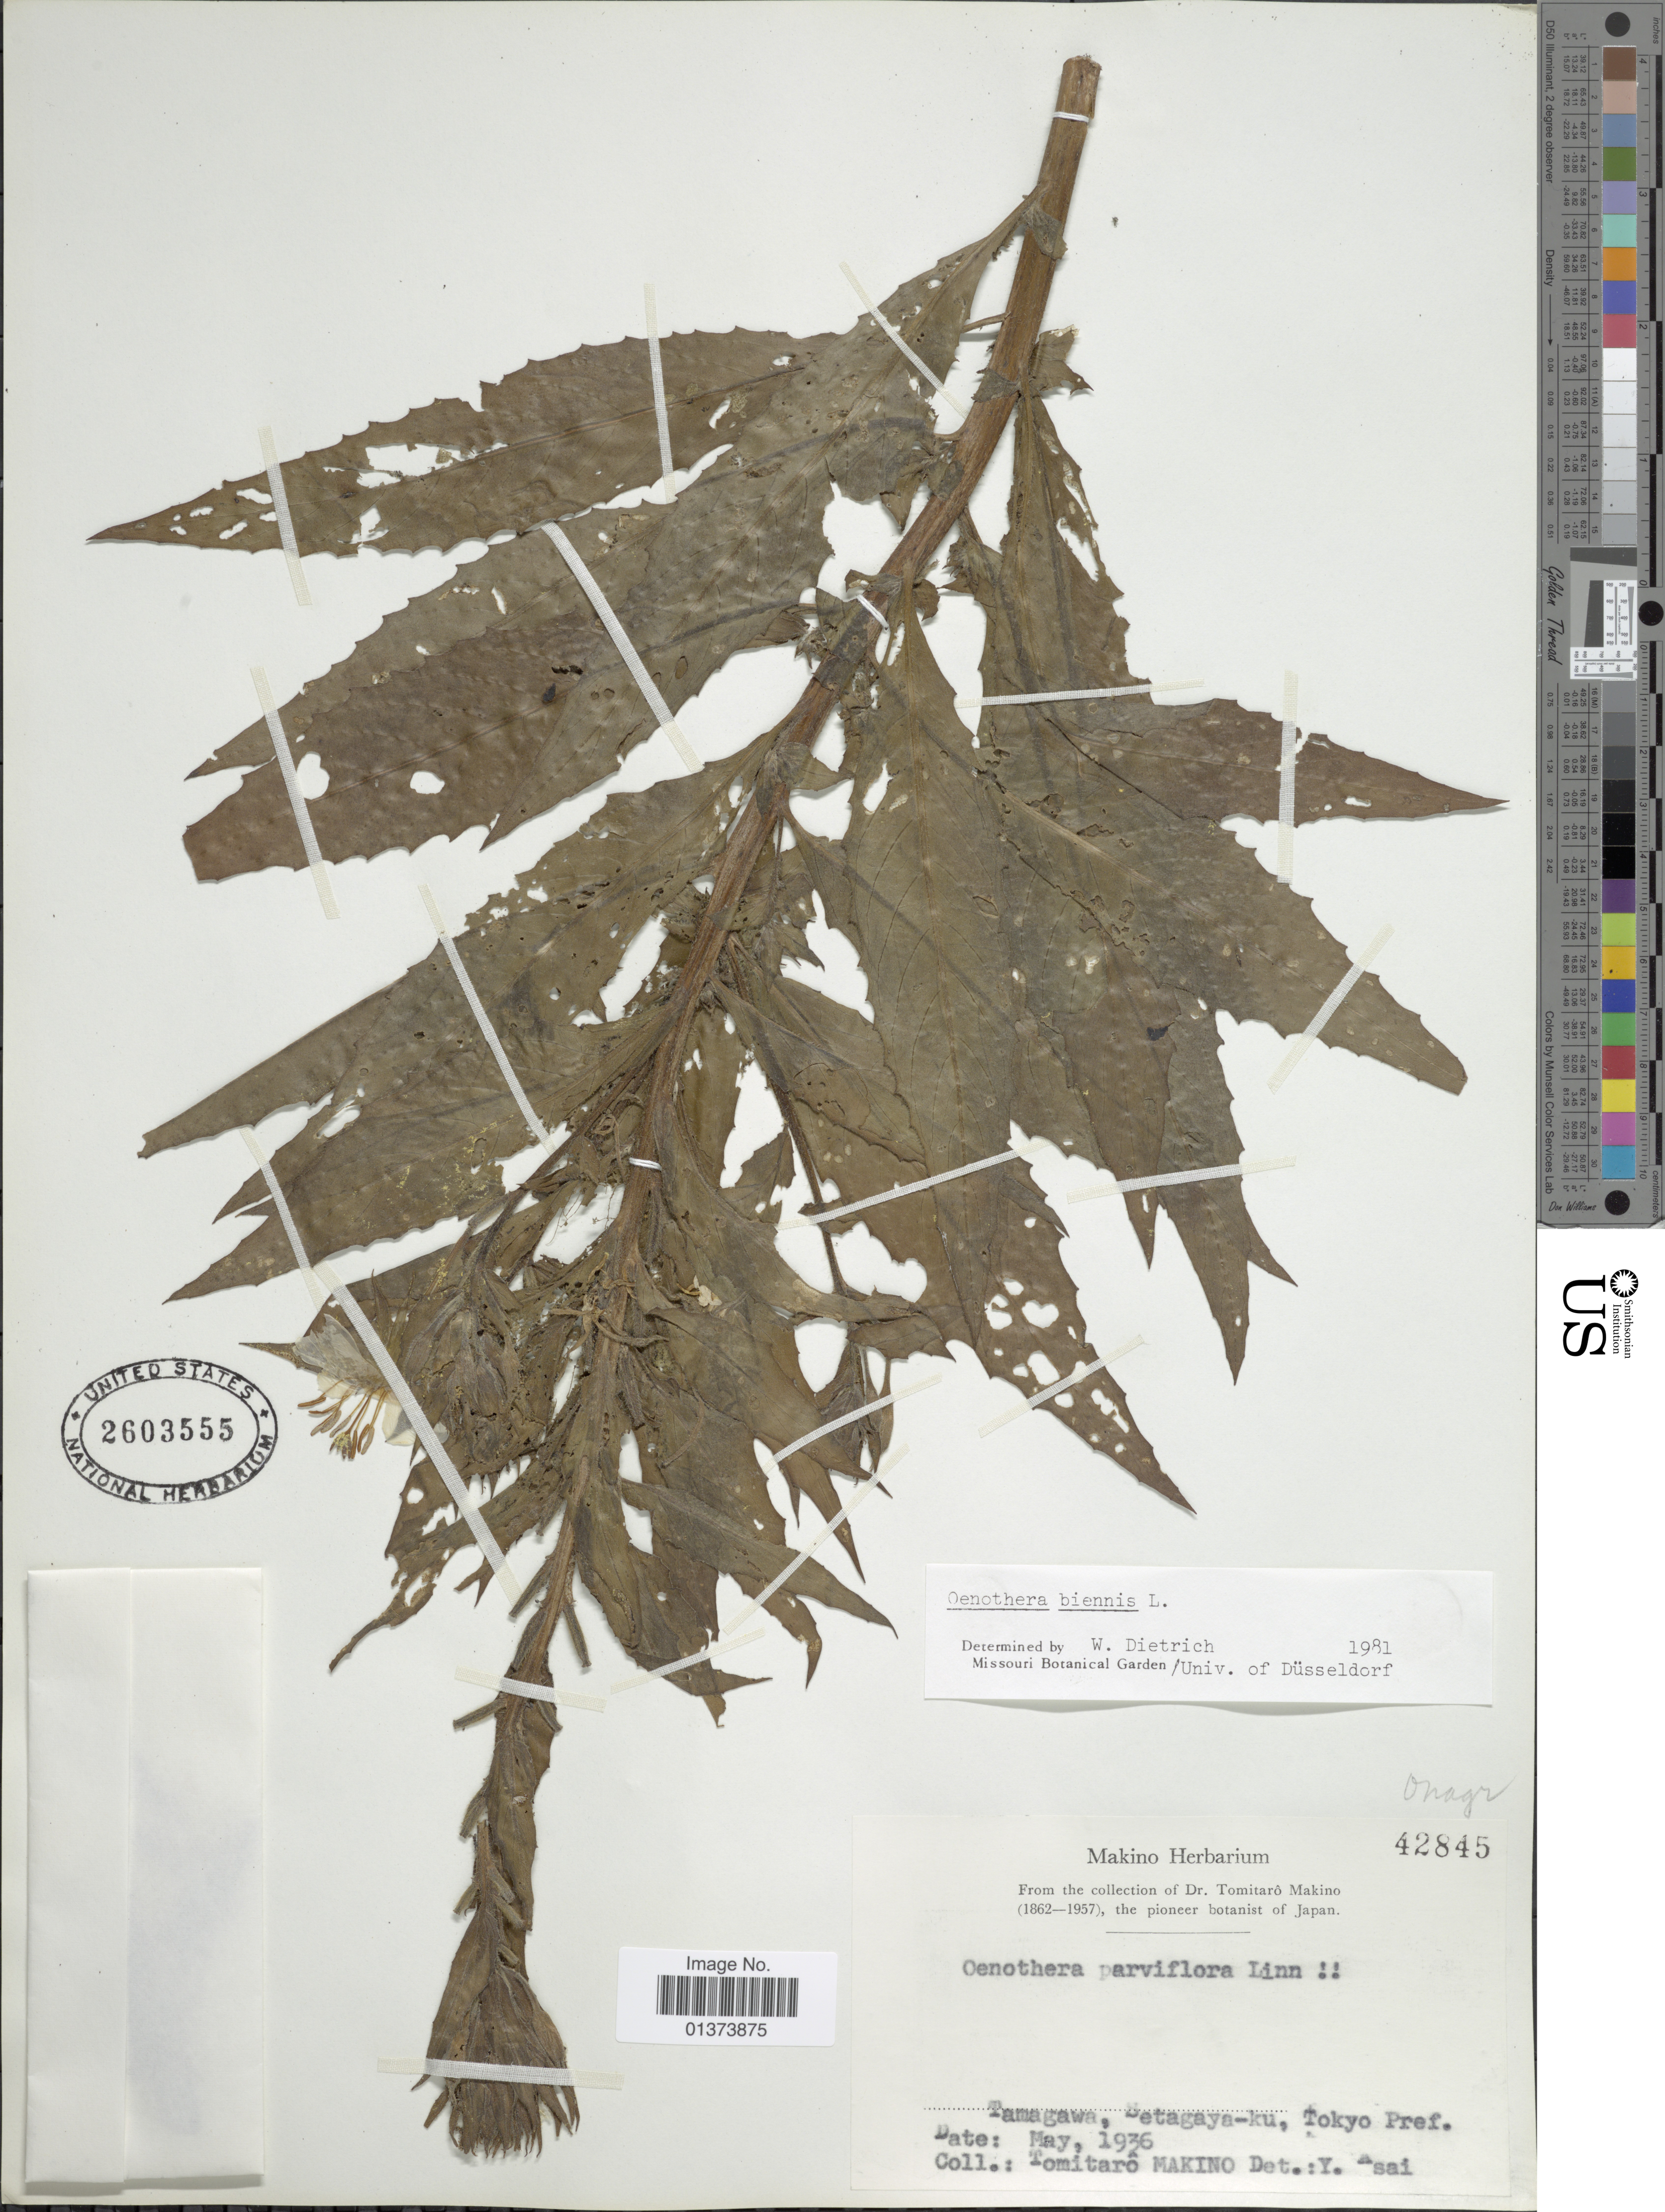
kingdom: Plantae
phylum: Tracheophyta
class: Magnoliopsida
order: Myrtales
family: Onagraceae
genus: Oenothera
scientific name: Oenothera biennis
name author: L.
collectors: T. Makino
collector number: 42845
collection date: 1936-05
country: Japan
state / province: Tokyo, Federal City of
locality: Tamagawa, Setagaya-ku.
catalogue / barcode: US 2603555